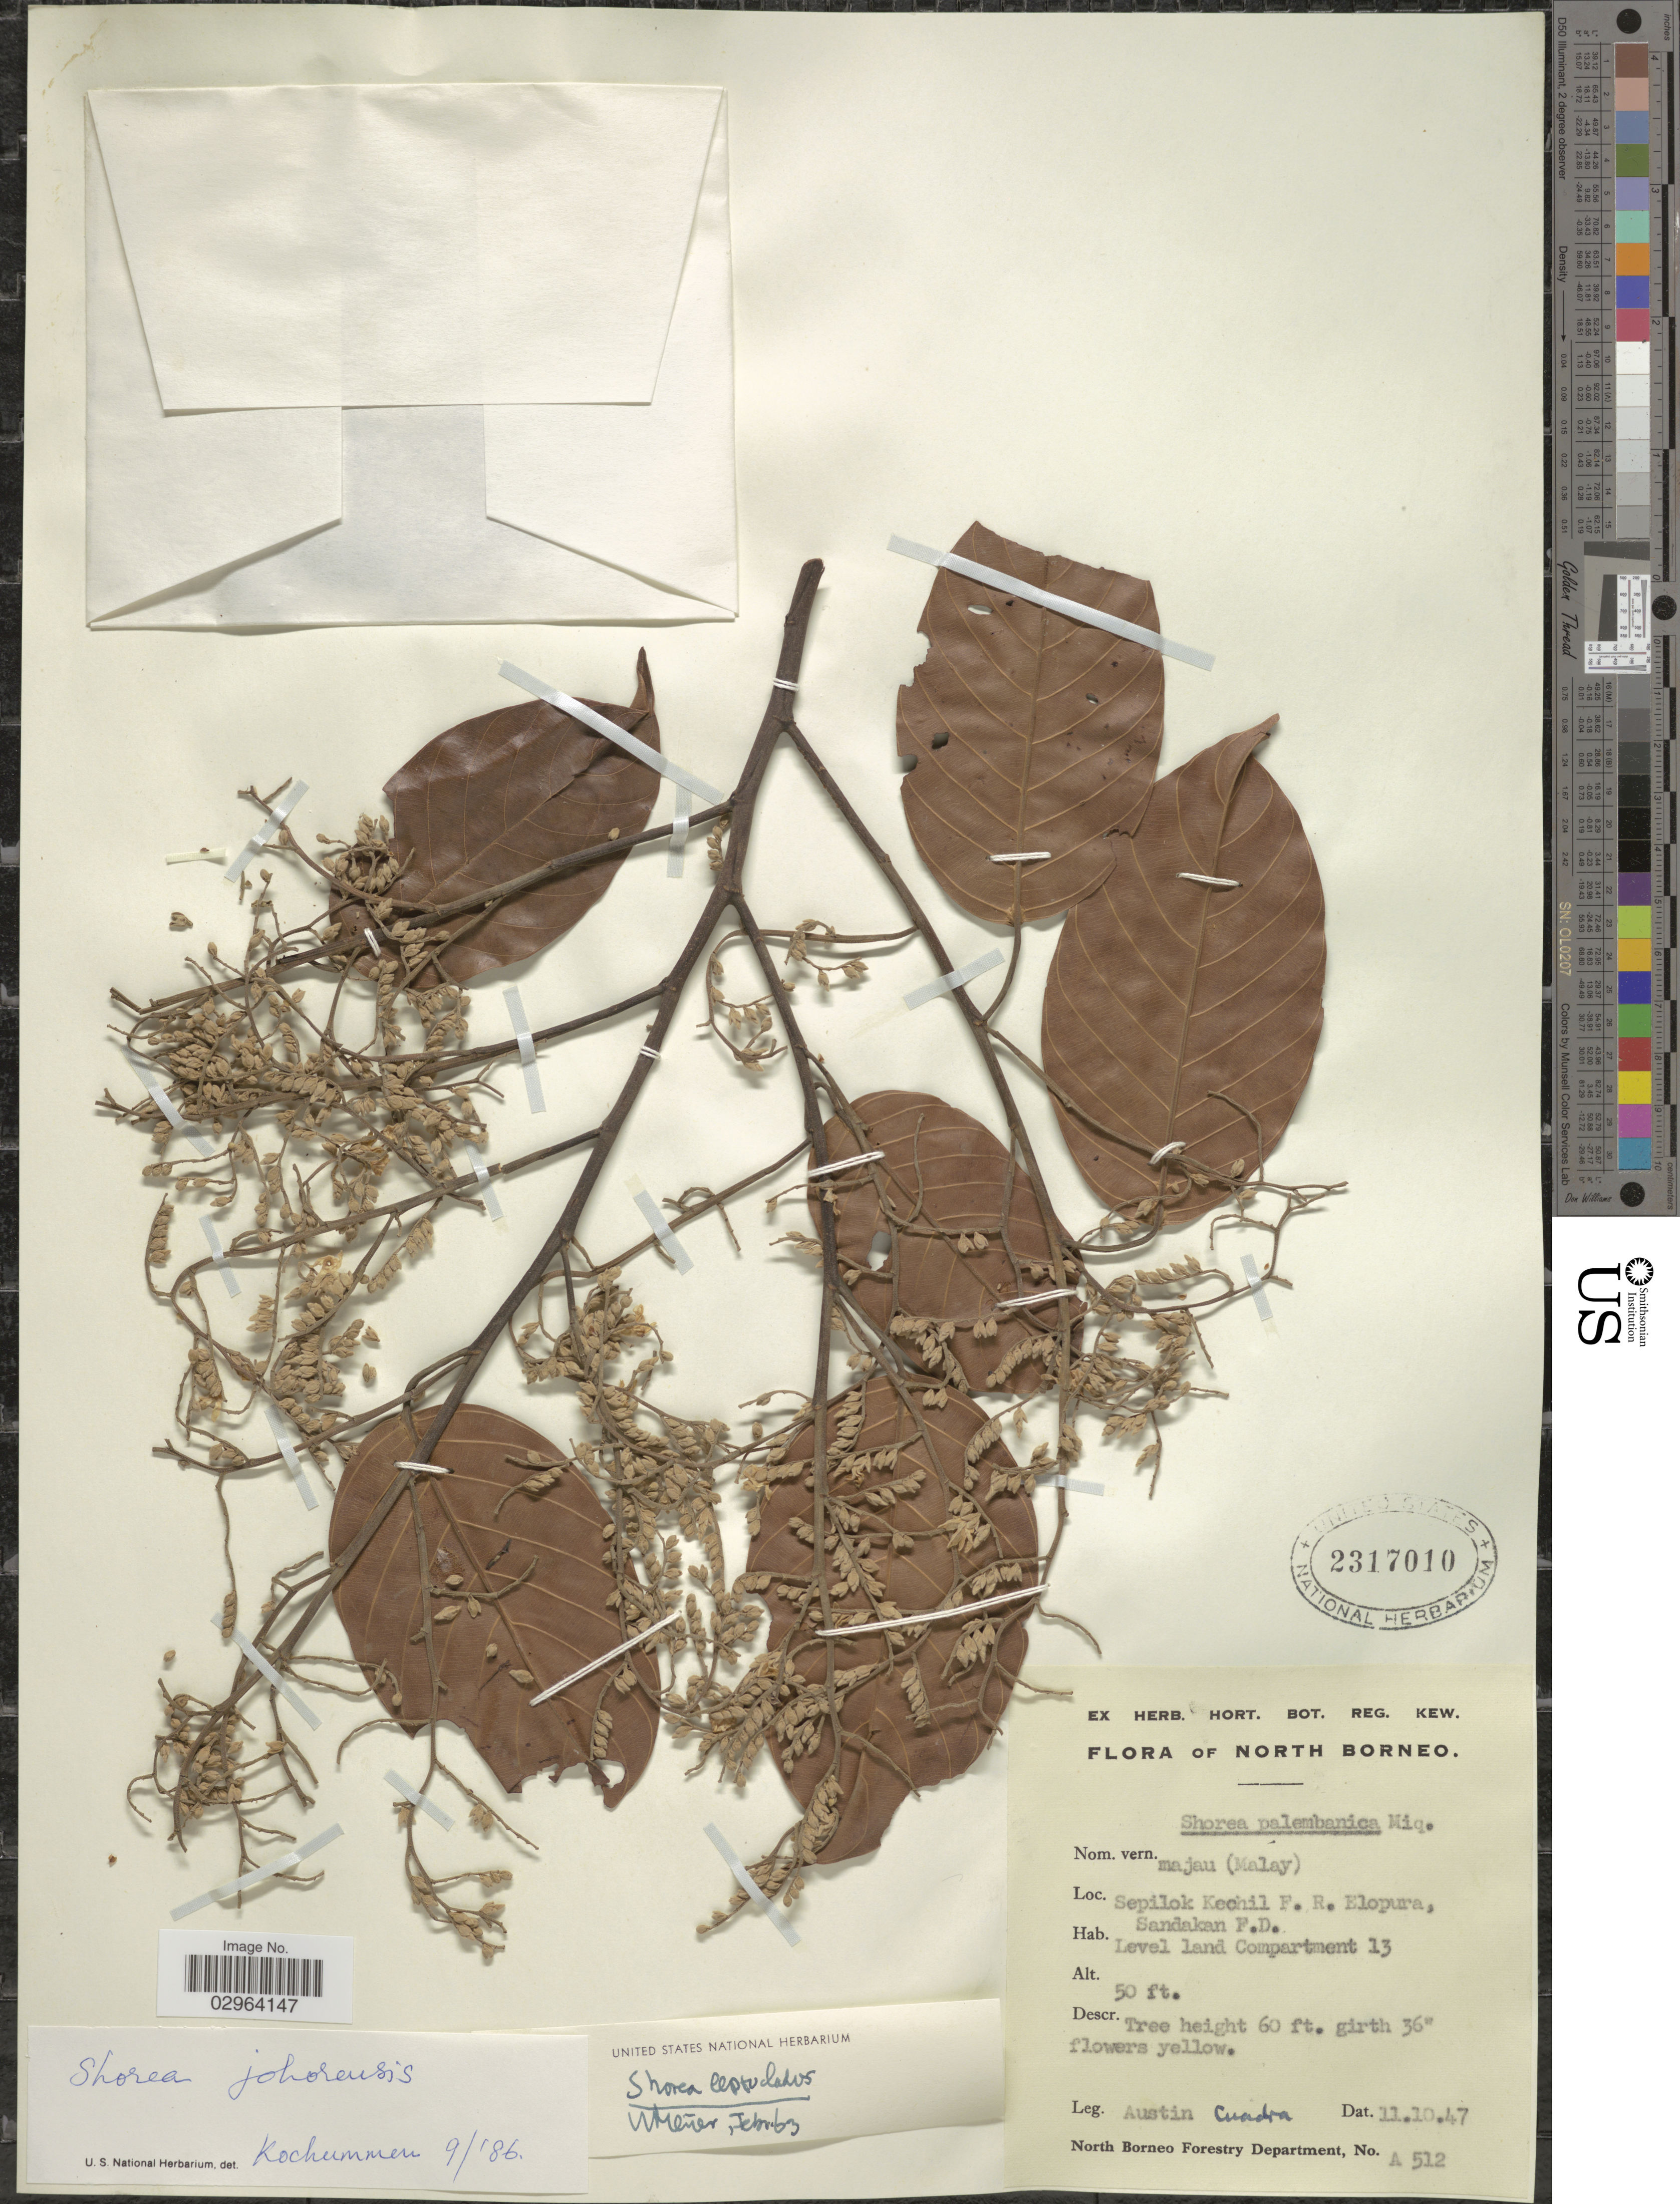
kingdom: Plantae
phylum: Tracheophyta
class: Magnoliopsida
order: Malvales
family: Dipterocarpaceae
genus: Rubroshorea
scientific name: Rubroshorea johorensis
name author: (Foxw.) P.S. Ashton & J. Heck.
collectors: A. Cuadra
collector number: A 512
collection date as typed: Transcribed d/m/y: 11/10/47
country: Malaysia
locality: North Borneo. Sepilok Kechil F.R. Elopura, Sandakan F.D. Level land Compartment 13.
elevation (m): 15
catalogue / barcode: US 2317010